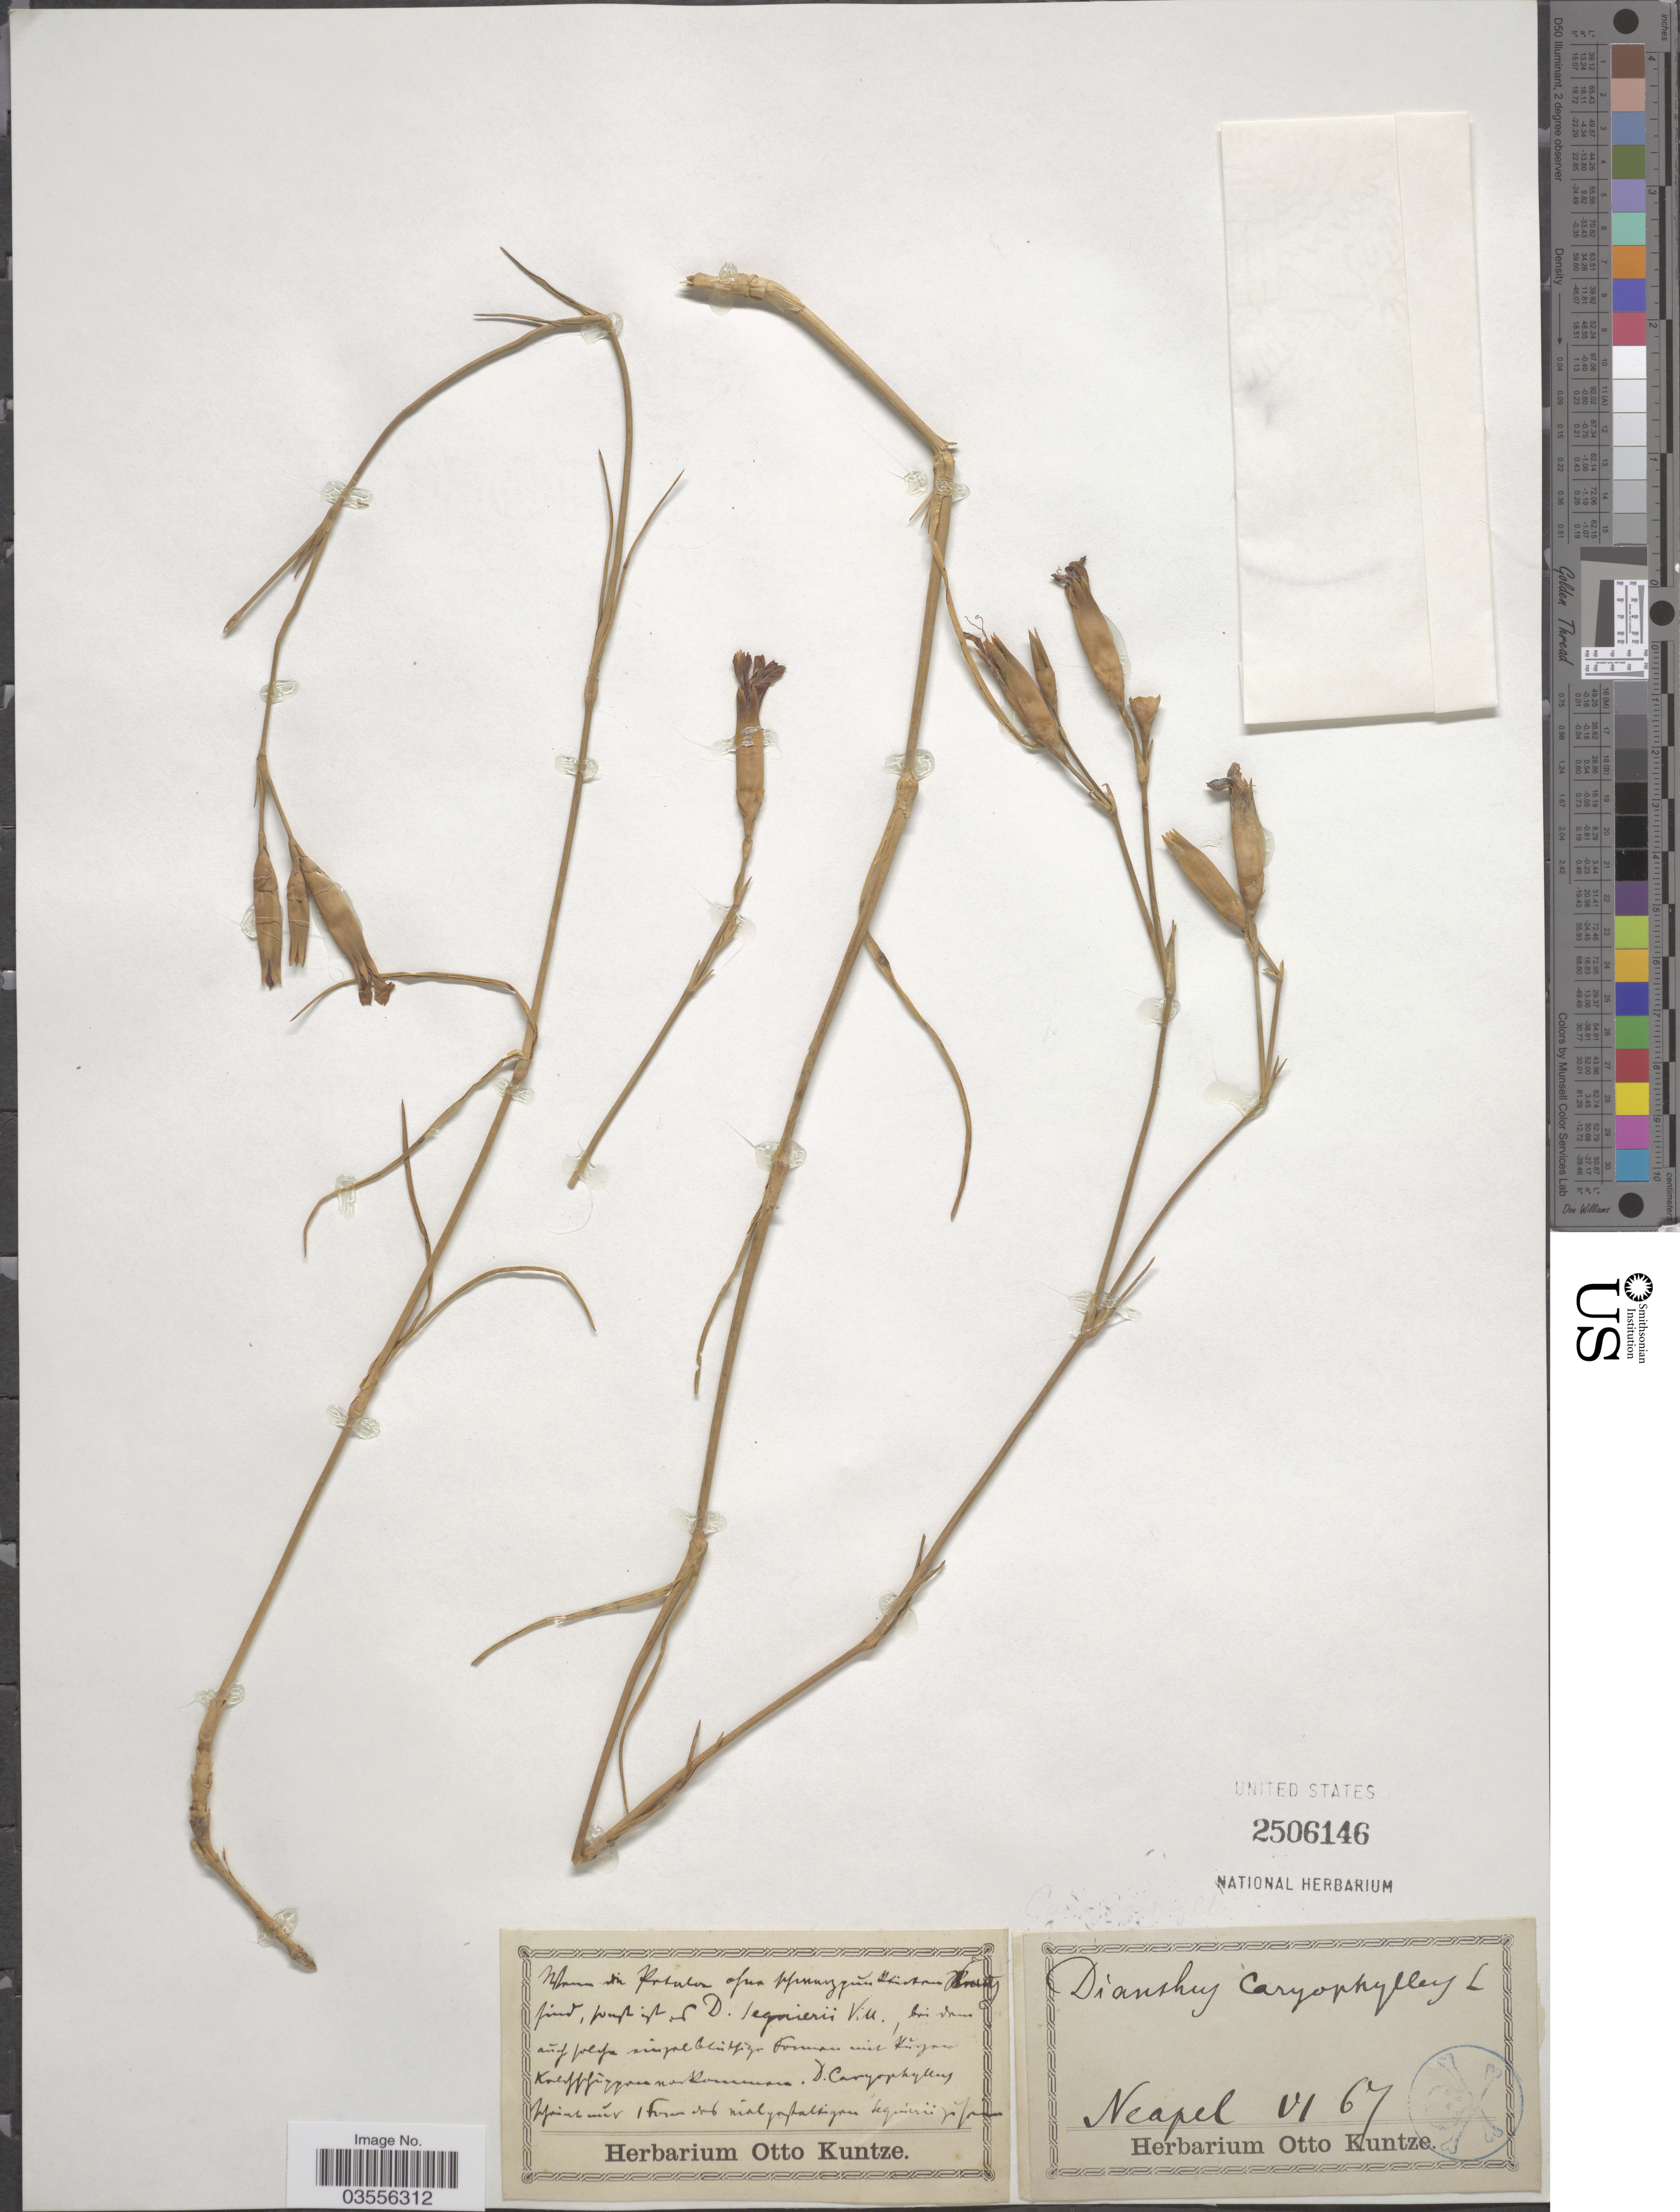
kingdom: Plantae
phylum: Tracheophyta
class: Magnoliopsida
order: Caryophyllales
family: Caryophyllaceae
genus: Dianthus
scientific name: Dianthus caryophyllus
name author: L.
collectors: ex herb. Otto Kuntze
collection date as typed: Transcribed d/m/y: /6/67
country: Italy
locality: Neapel. [illegible text].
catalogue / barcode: US 2506146